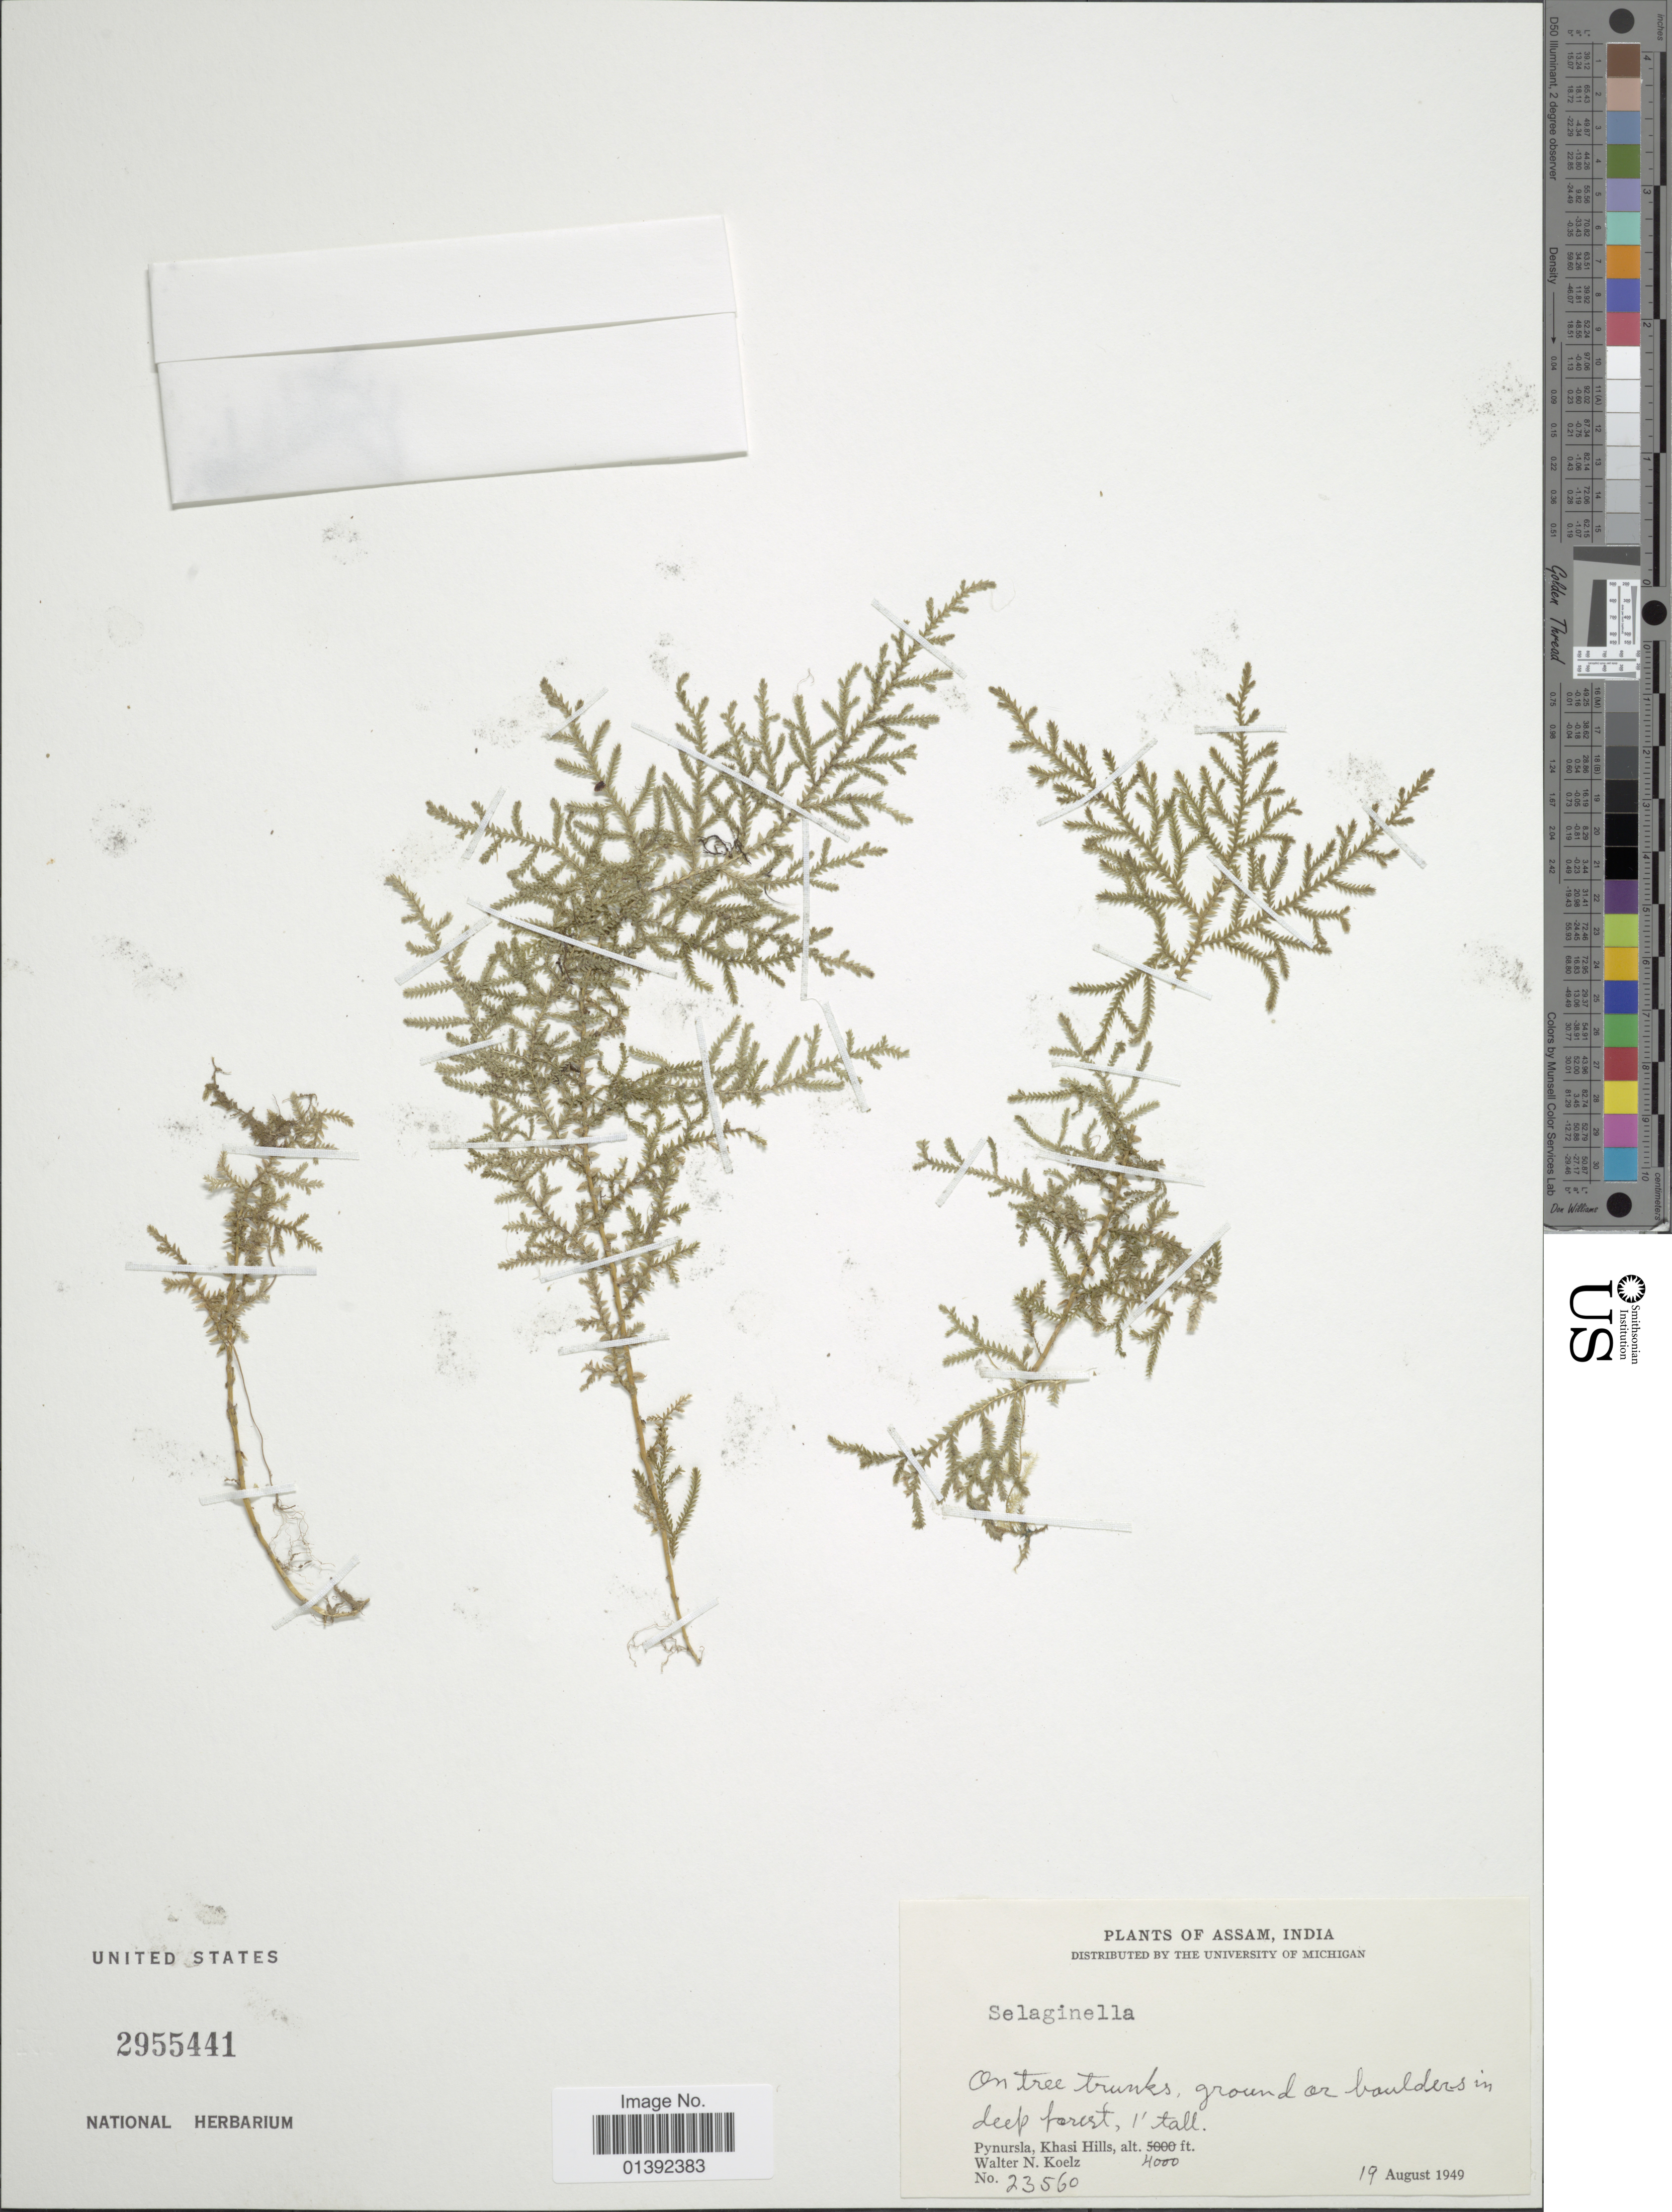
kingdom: Plantae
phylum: Tracheophyta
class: Lycopodiopsida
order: Selaginellales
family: Selaginellaceae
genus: Selaginella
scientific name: Selaginella sp.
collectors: W. N. Koelz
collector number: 23560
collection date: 1949-08-19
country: India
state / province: Meghalaya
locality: Pynursla, Khasi Hills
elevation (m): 1219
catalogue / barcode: US 2955441